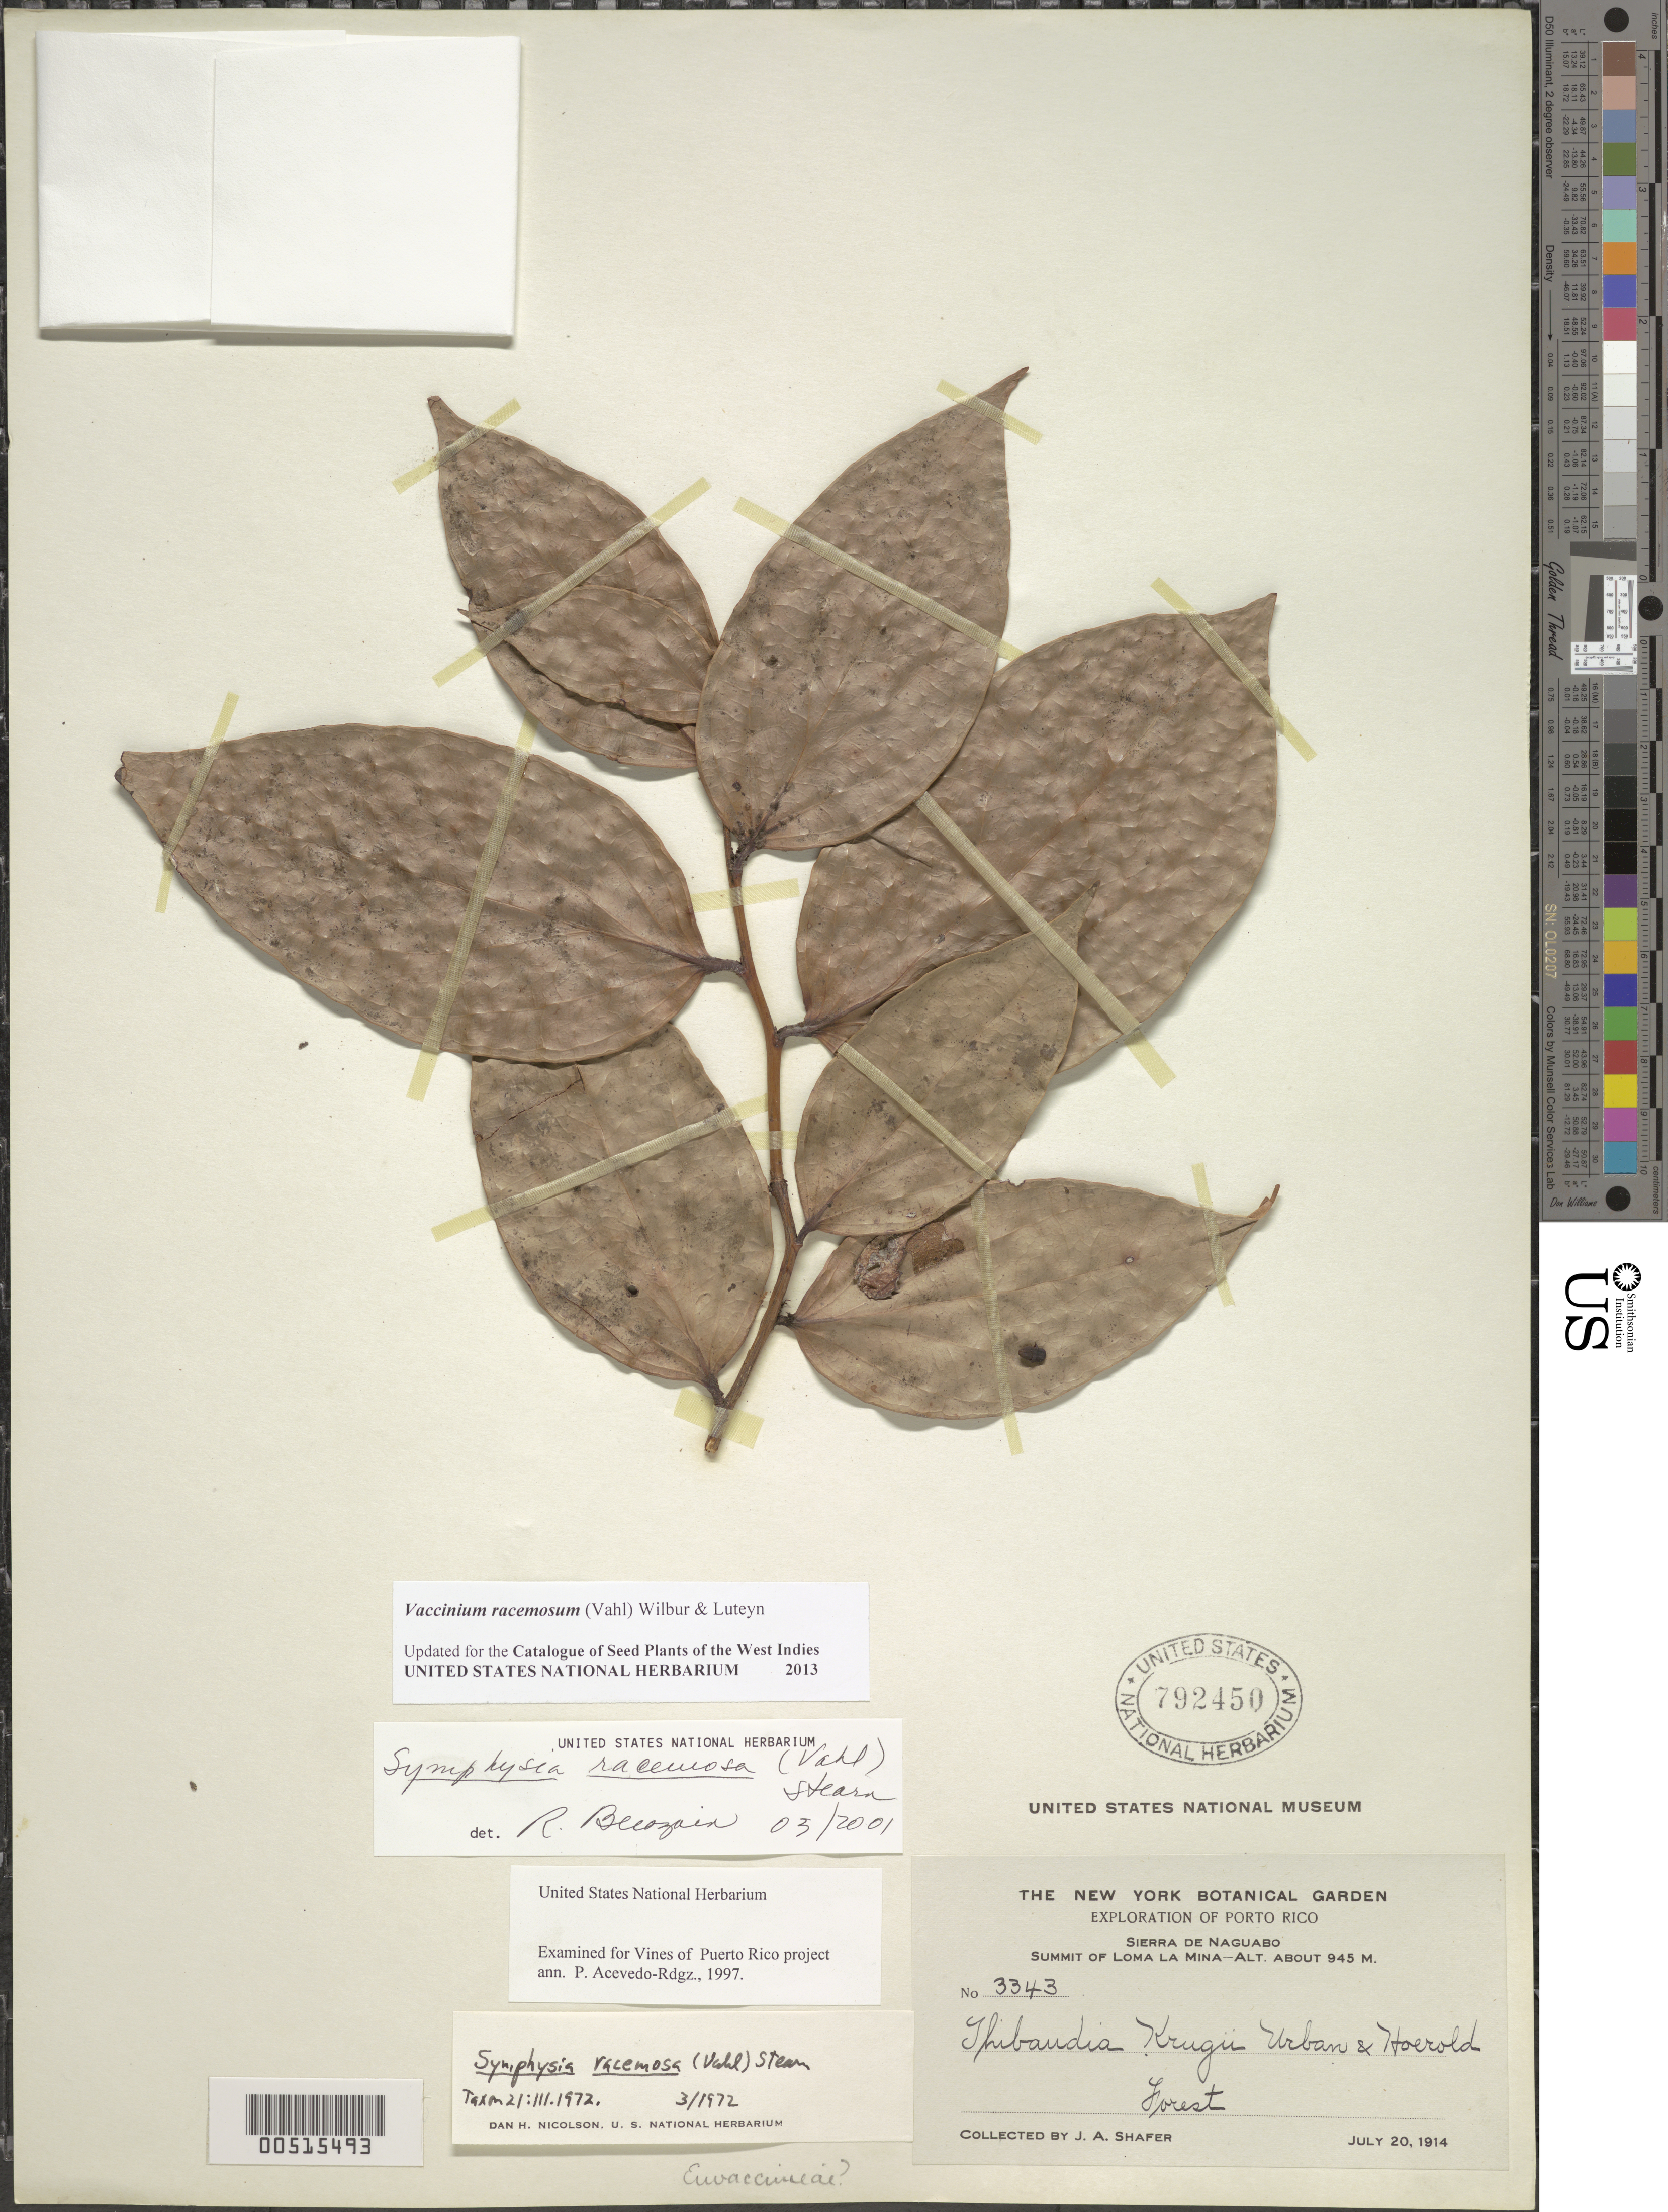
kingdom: Plantae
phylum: Tracheophyta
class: Magnoliopsida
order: Ericales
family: Ericaceae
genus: Vaccinium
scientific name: Vaccinium racemosum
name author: (Vahl) Wilbur & Luteyn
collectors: J. A. Shafer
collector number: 3343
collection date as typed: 20 Jul 1914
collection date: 1914-07-20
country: Puerto Rico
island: Greater Antilles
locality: Sierra de Naguabo,Summit of Loma la Mina. Forest.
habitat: Forest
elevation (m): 945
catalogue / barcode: US 792450